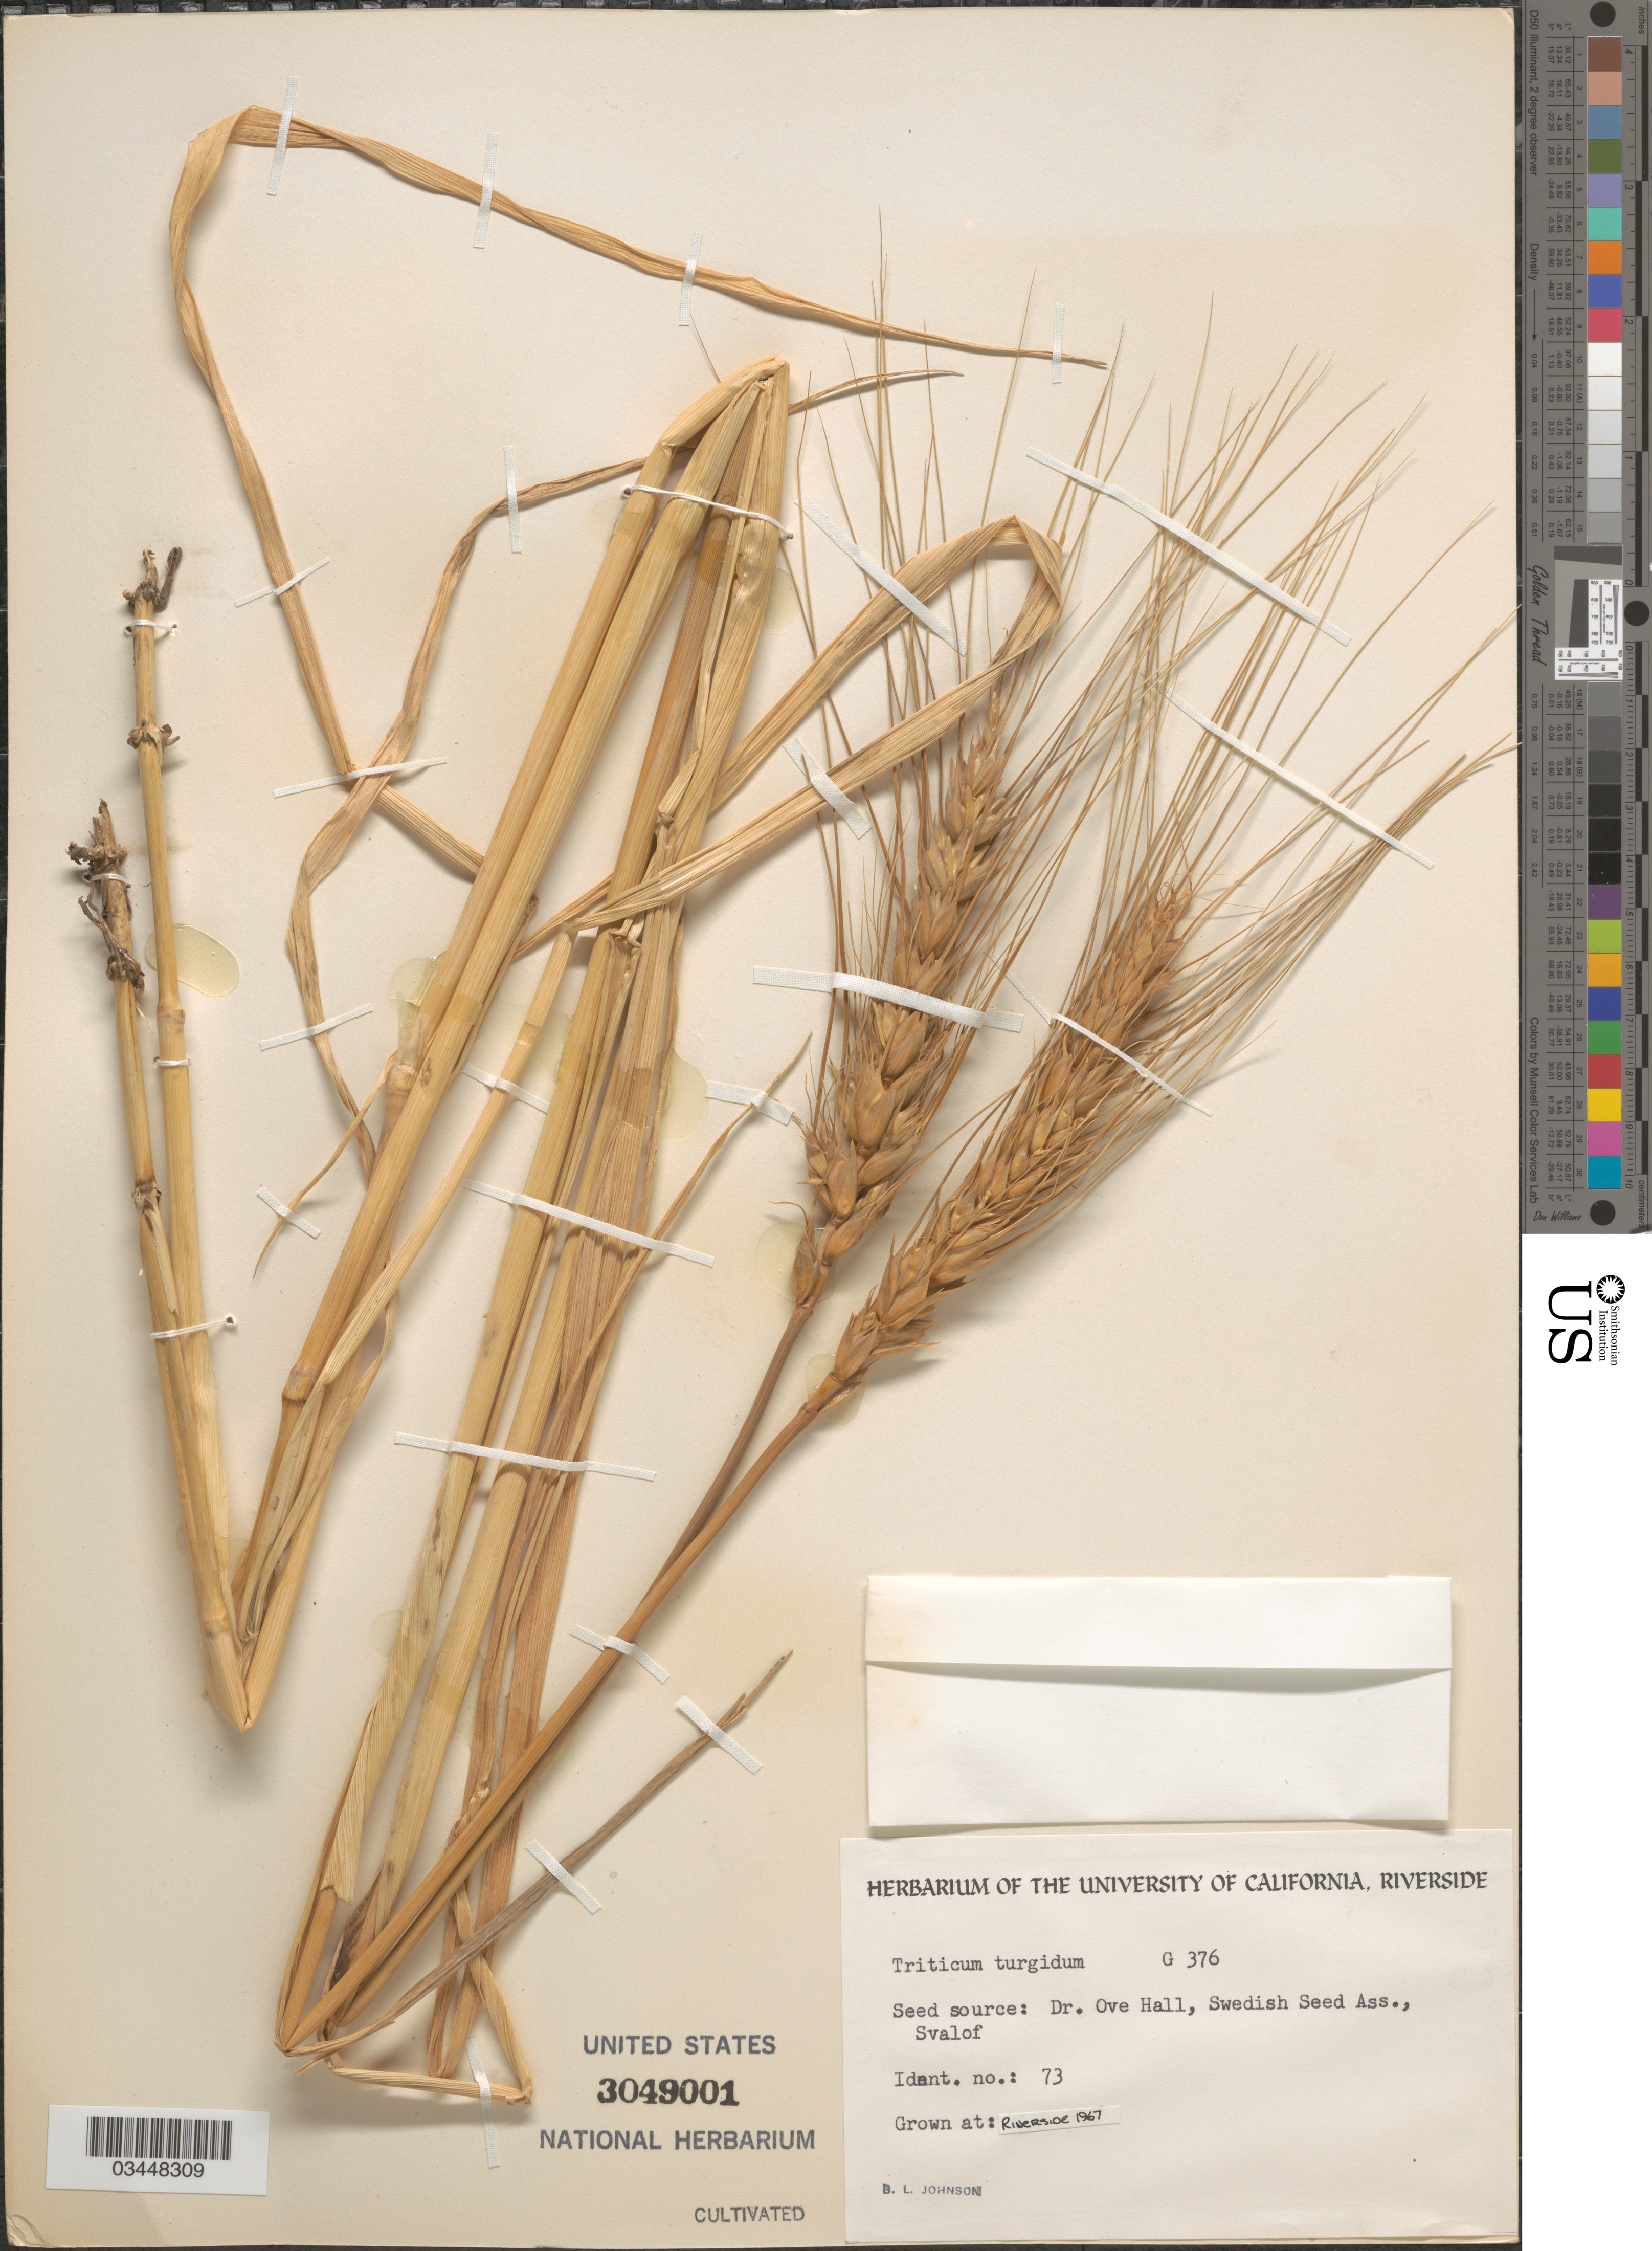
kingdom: Plantae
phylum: Tracheophyta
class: Liliopsida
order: Poales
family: Poaceae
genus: Triticum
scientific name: Triticum turgidum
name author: L.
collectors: B. Johnson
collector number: G376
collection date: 1967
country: United States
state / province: California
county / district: Riverside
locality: Riverside.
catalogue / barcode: US 3049001